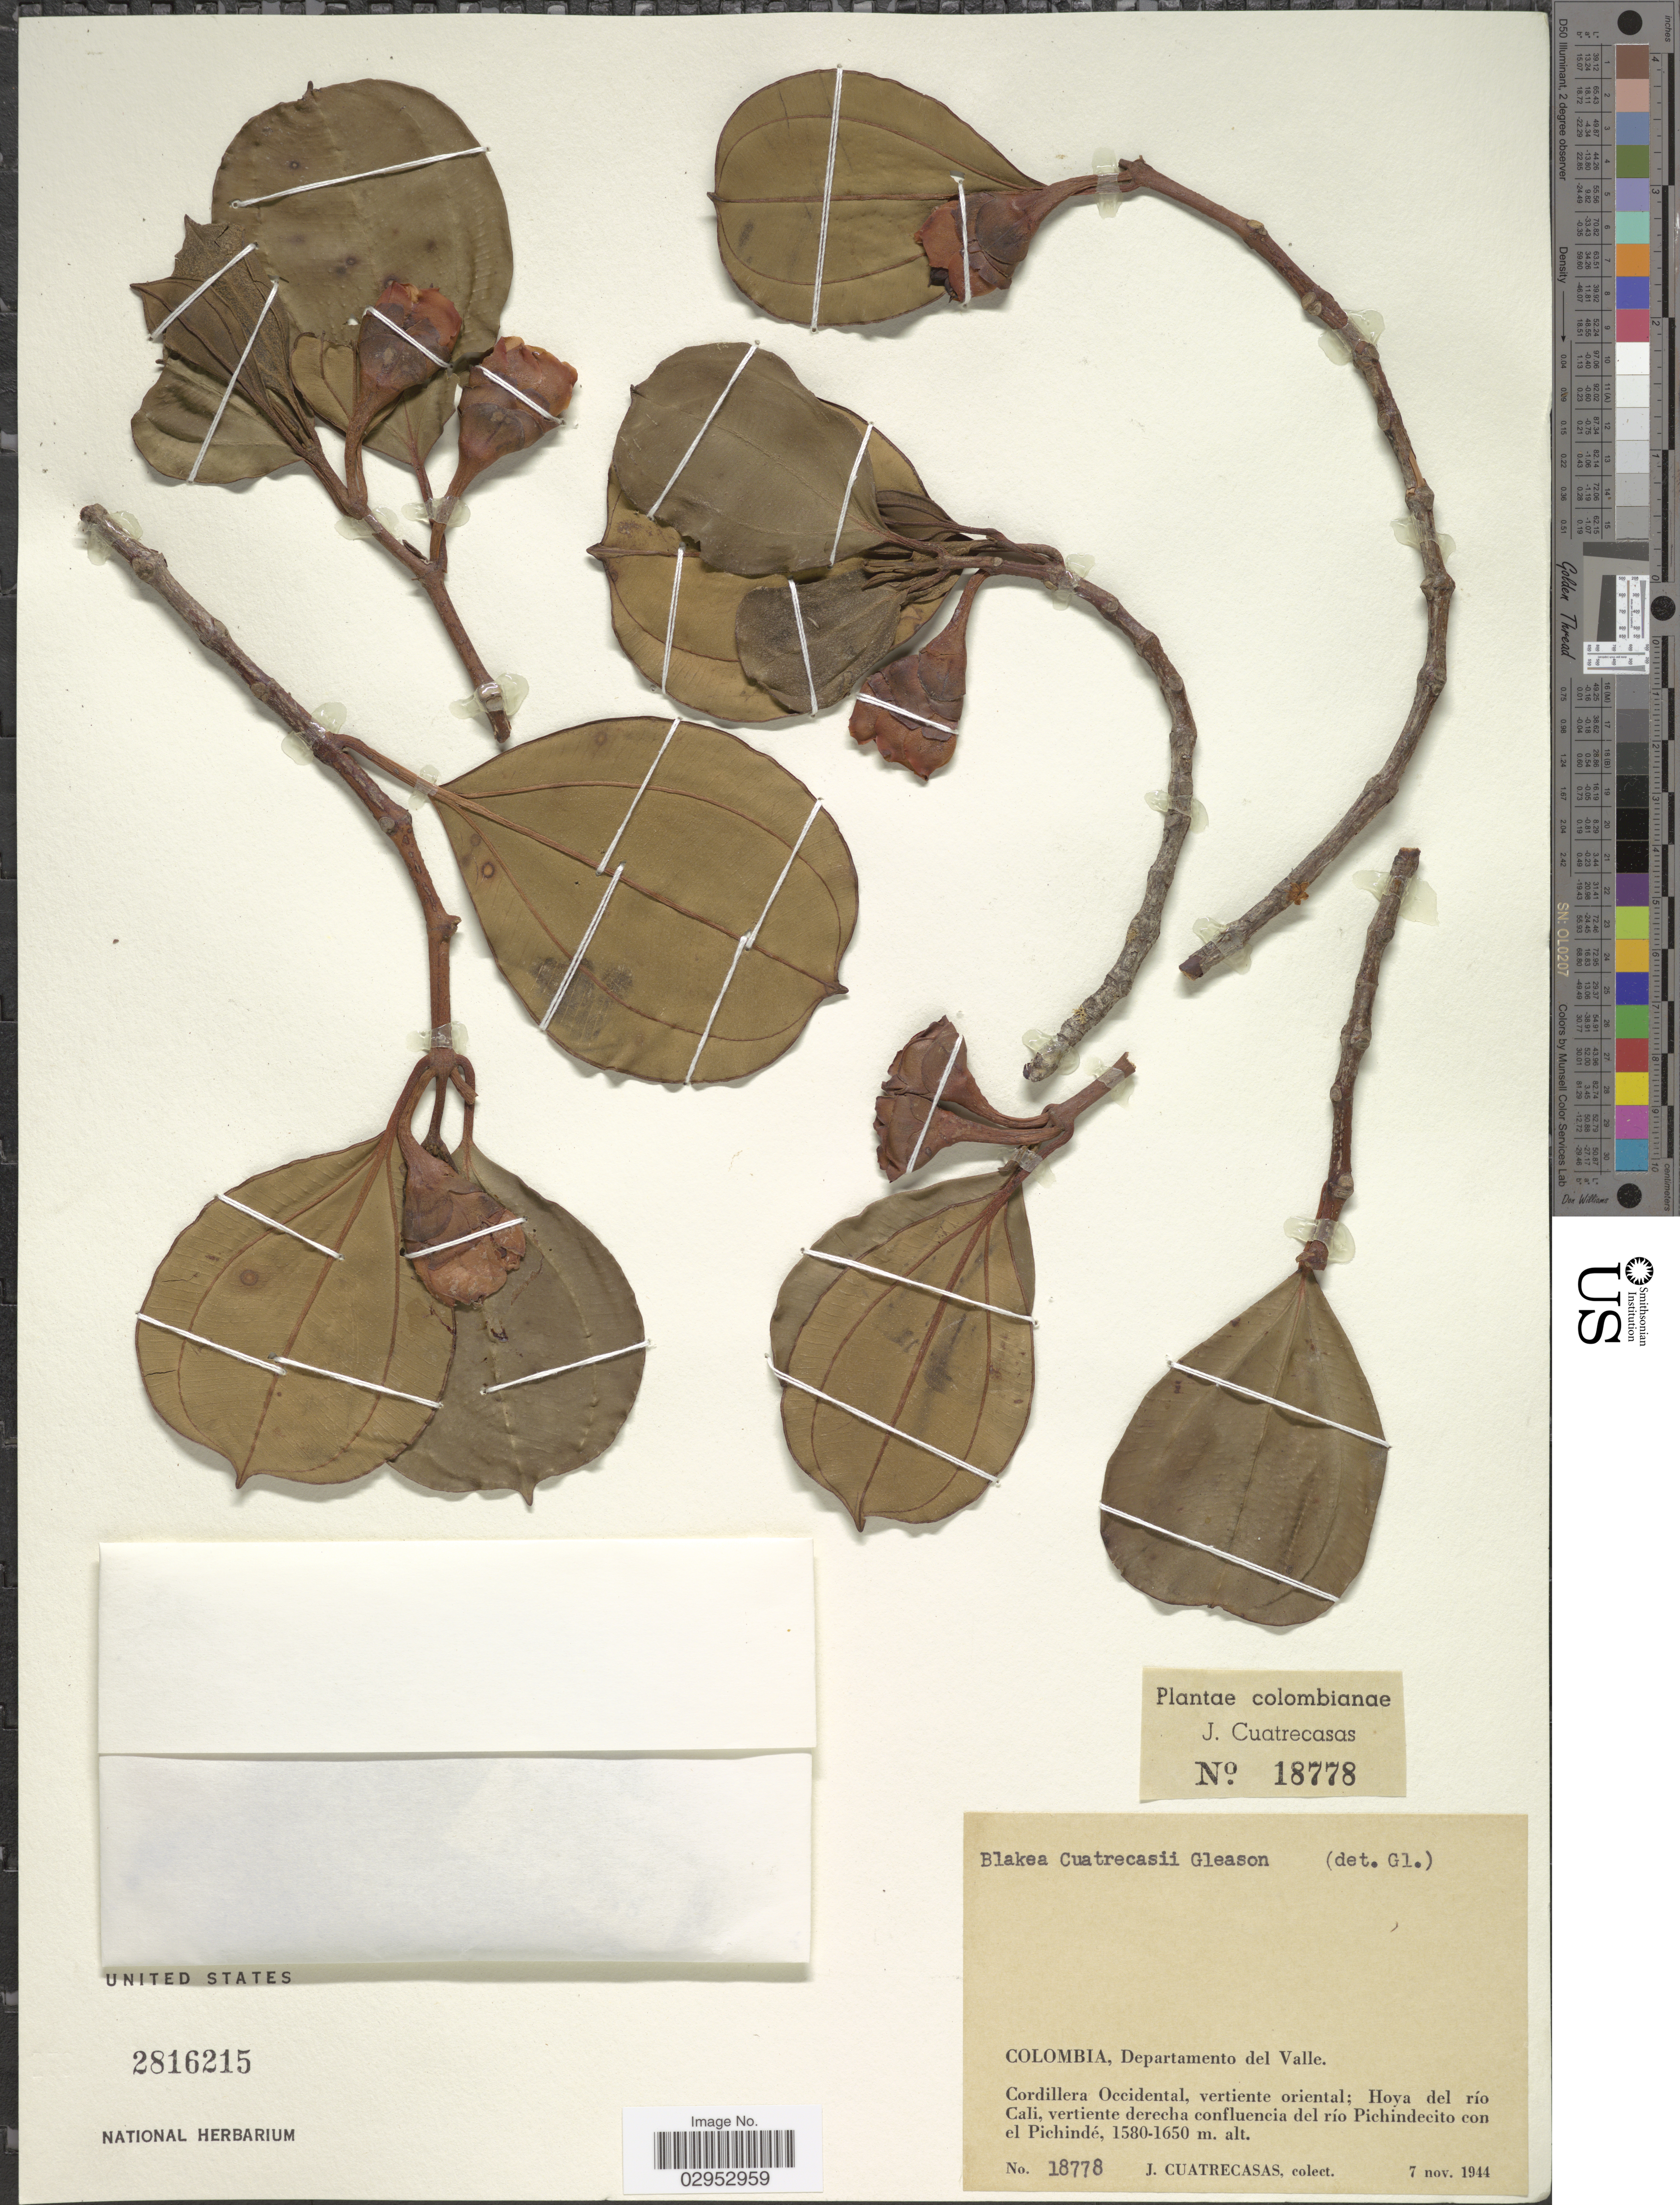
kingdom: Plantae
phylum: Tracheophyta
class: Magnoliopsida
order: Myrtales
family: Melastomataceae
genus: Blakea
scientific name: Blakea cuatrecasii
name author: Gleason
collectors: J. Cuatrecasas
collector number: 18778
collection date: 1944-11-07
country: Colombia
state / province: Valle del Cauca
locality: Departamento del Valle. Cordillera Occidental, vertiente oriental; Hoya del río Cali, vertiente derecha confluencia del río Pichindecito con el Pichindé.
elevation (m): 1580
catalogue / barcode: US 2816215